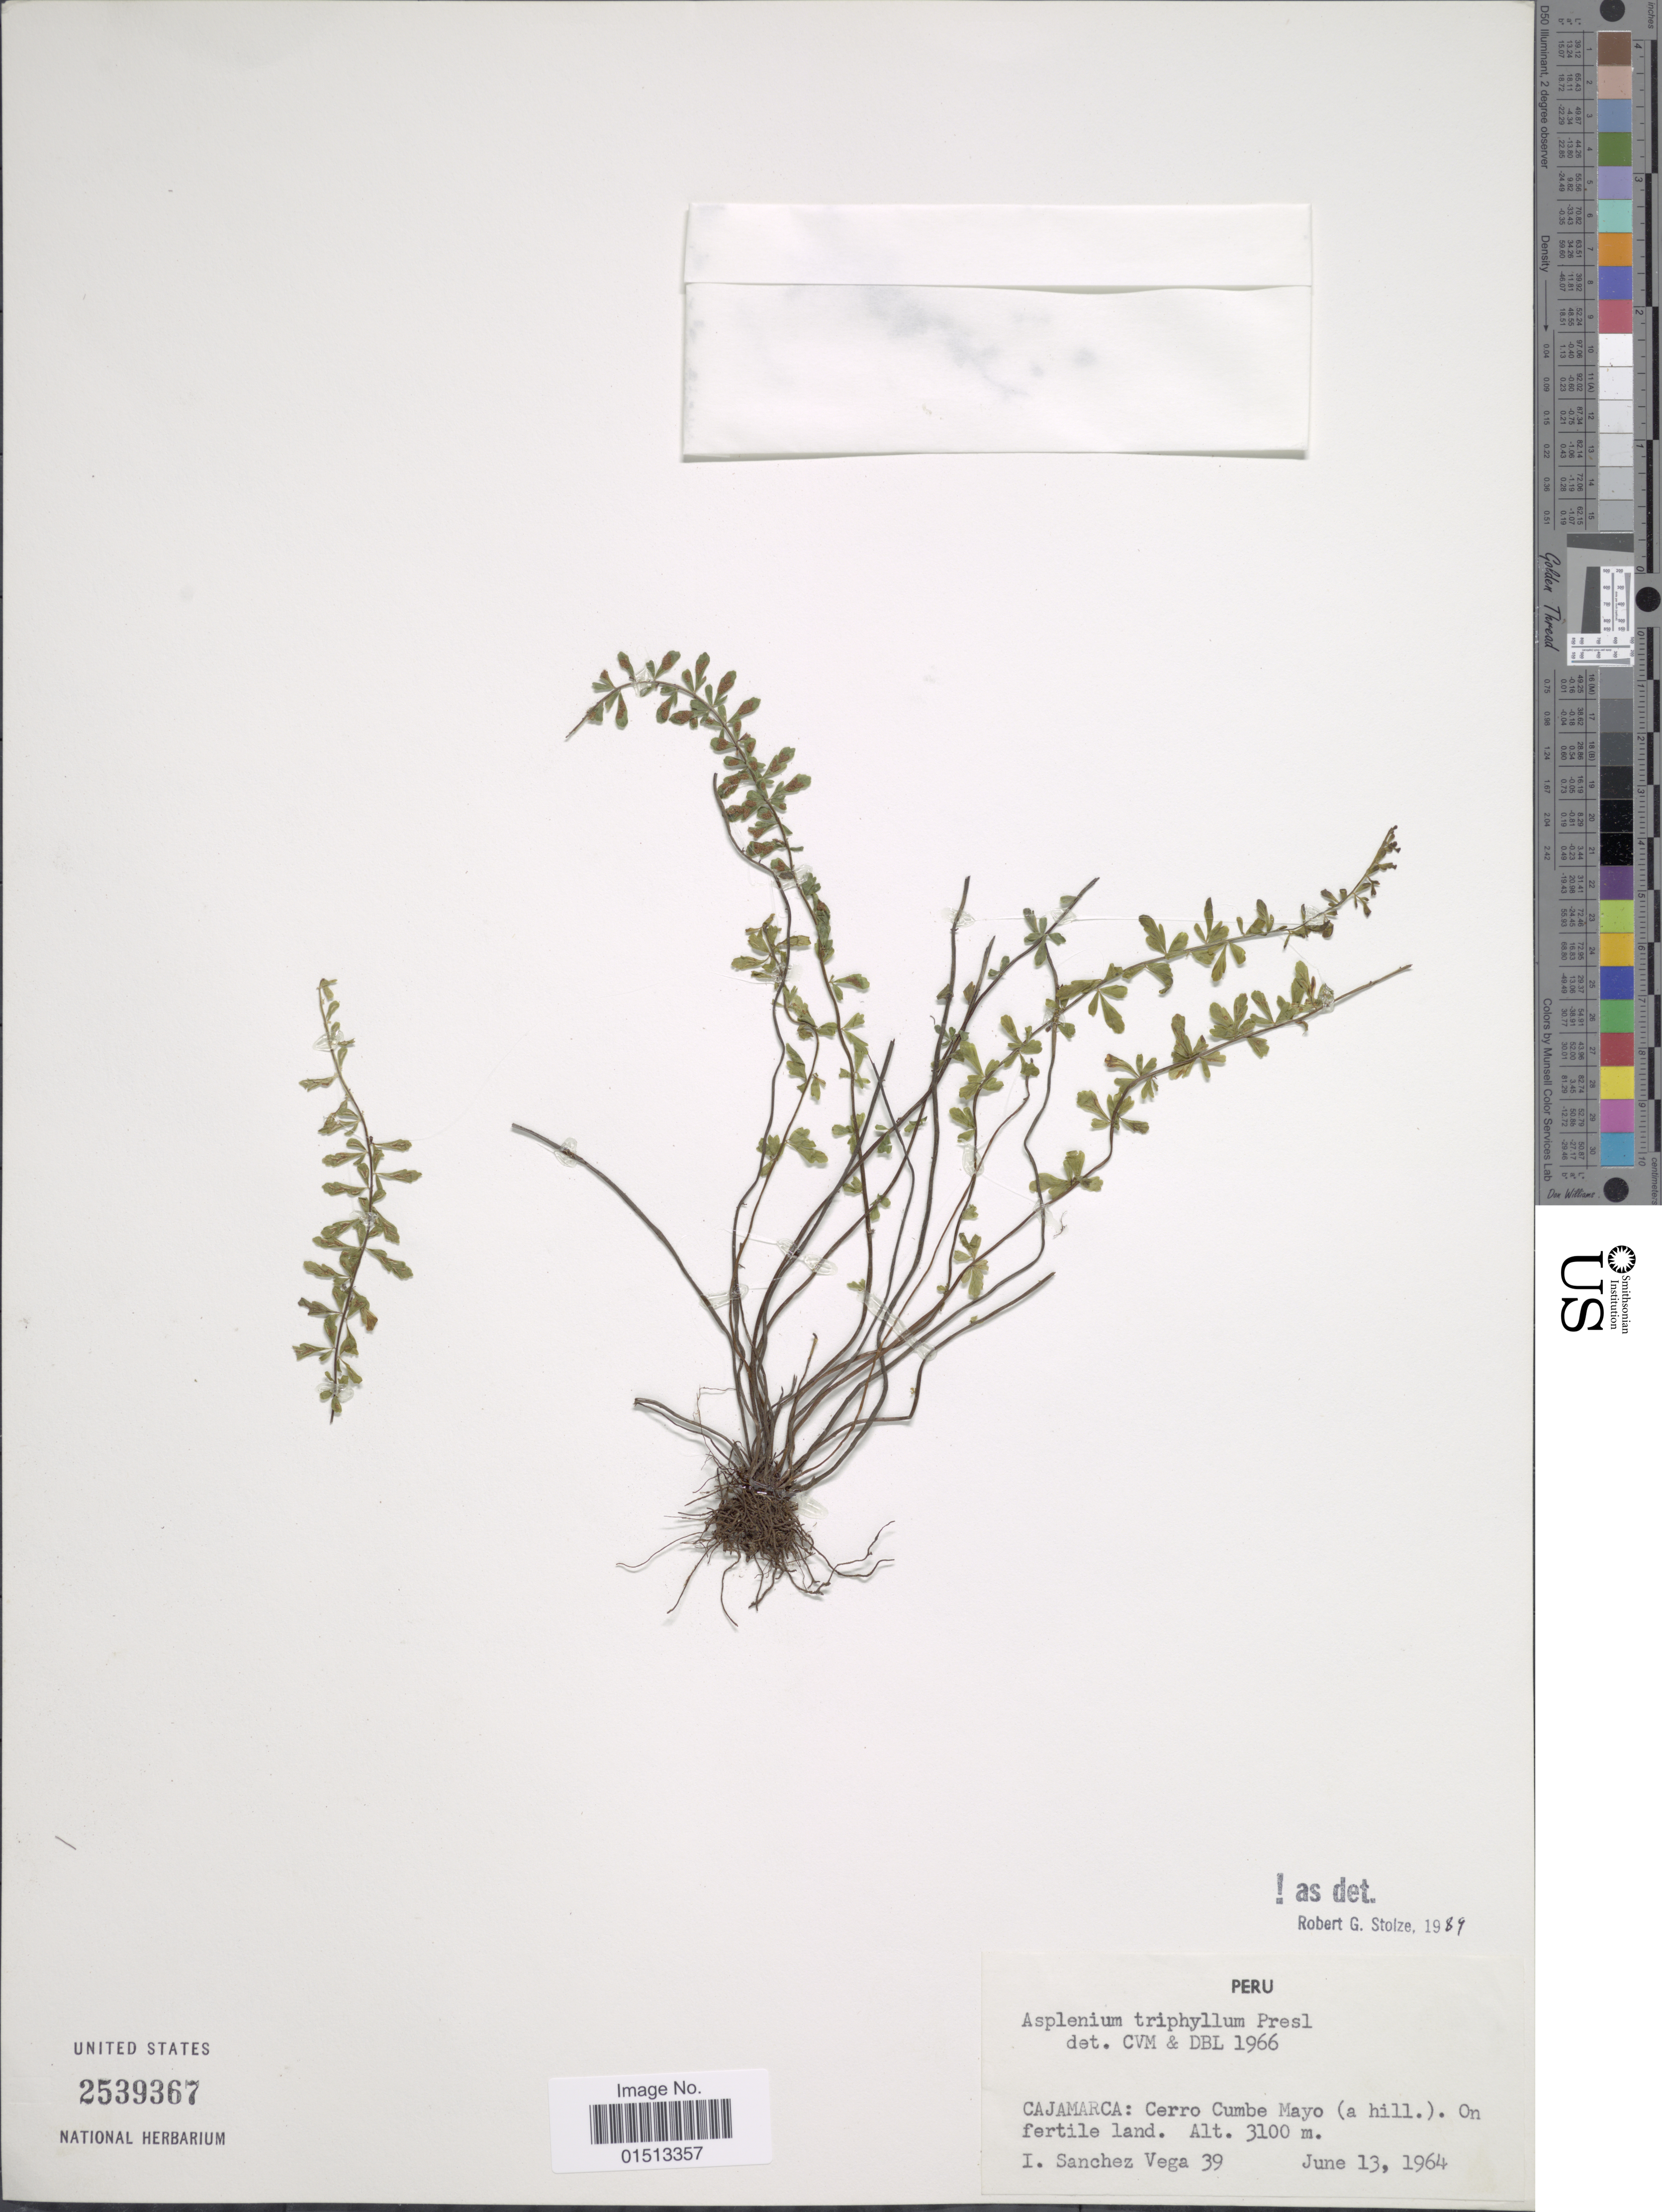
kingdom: Plantae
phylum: Tracheophyta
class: Polypodiopsida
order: Polypodiales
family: Aspleniaceae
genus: Asplenium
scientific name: Asplenium triphyllum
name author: C. Presl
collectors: I. Sánchez Vega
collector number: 39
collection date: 1964-06-13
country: Peru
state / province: Cajamarca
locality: Cerro Cumbe Mayo (a hill), on fertile land.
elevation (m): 3100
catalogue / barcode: US 2539367